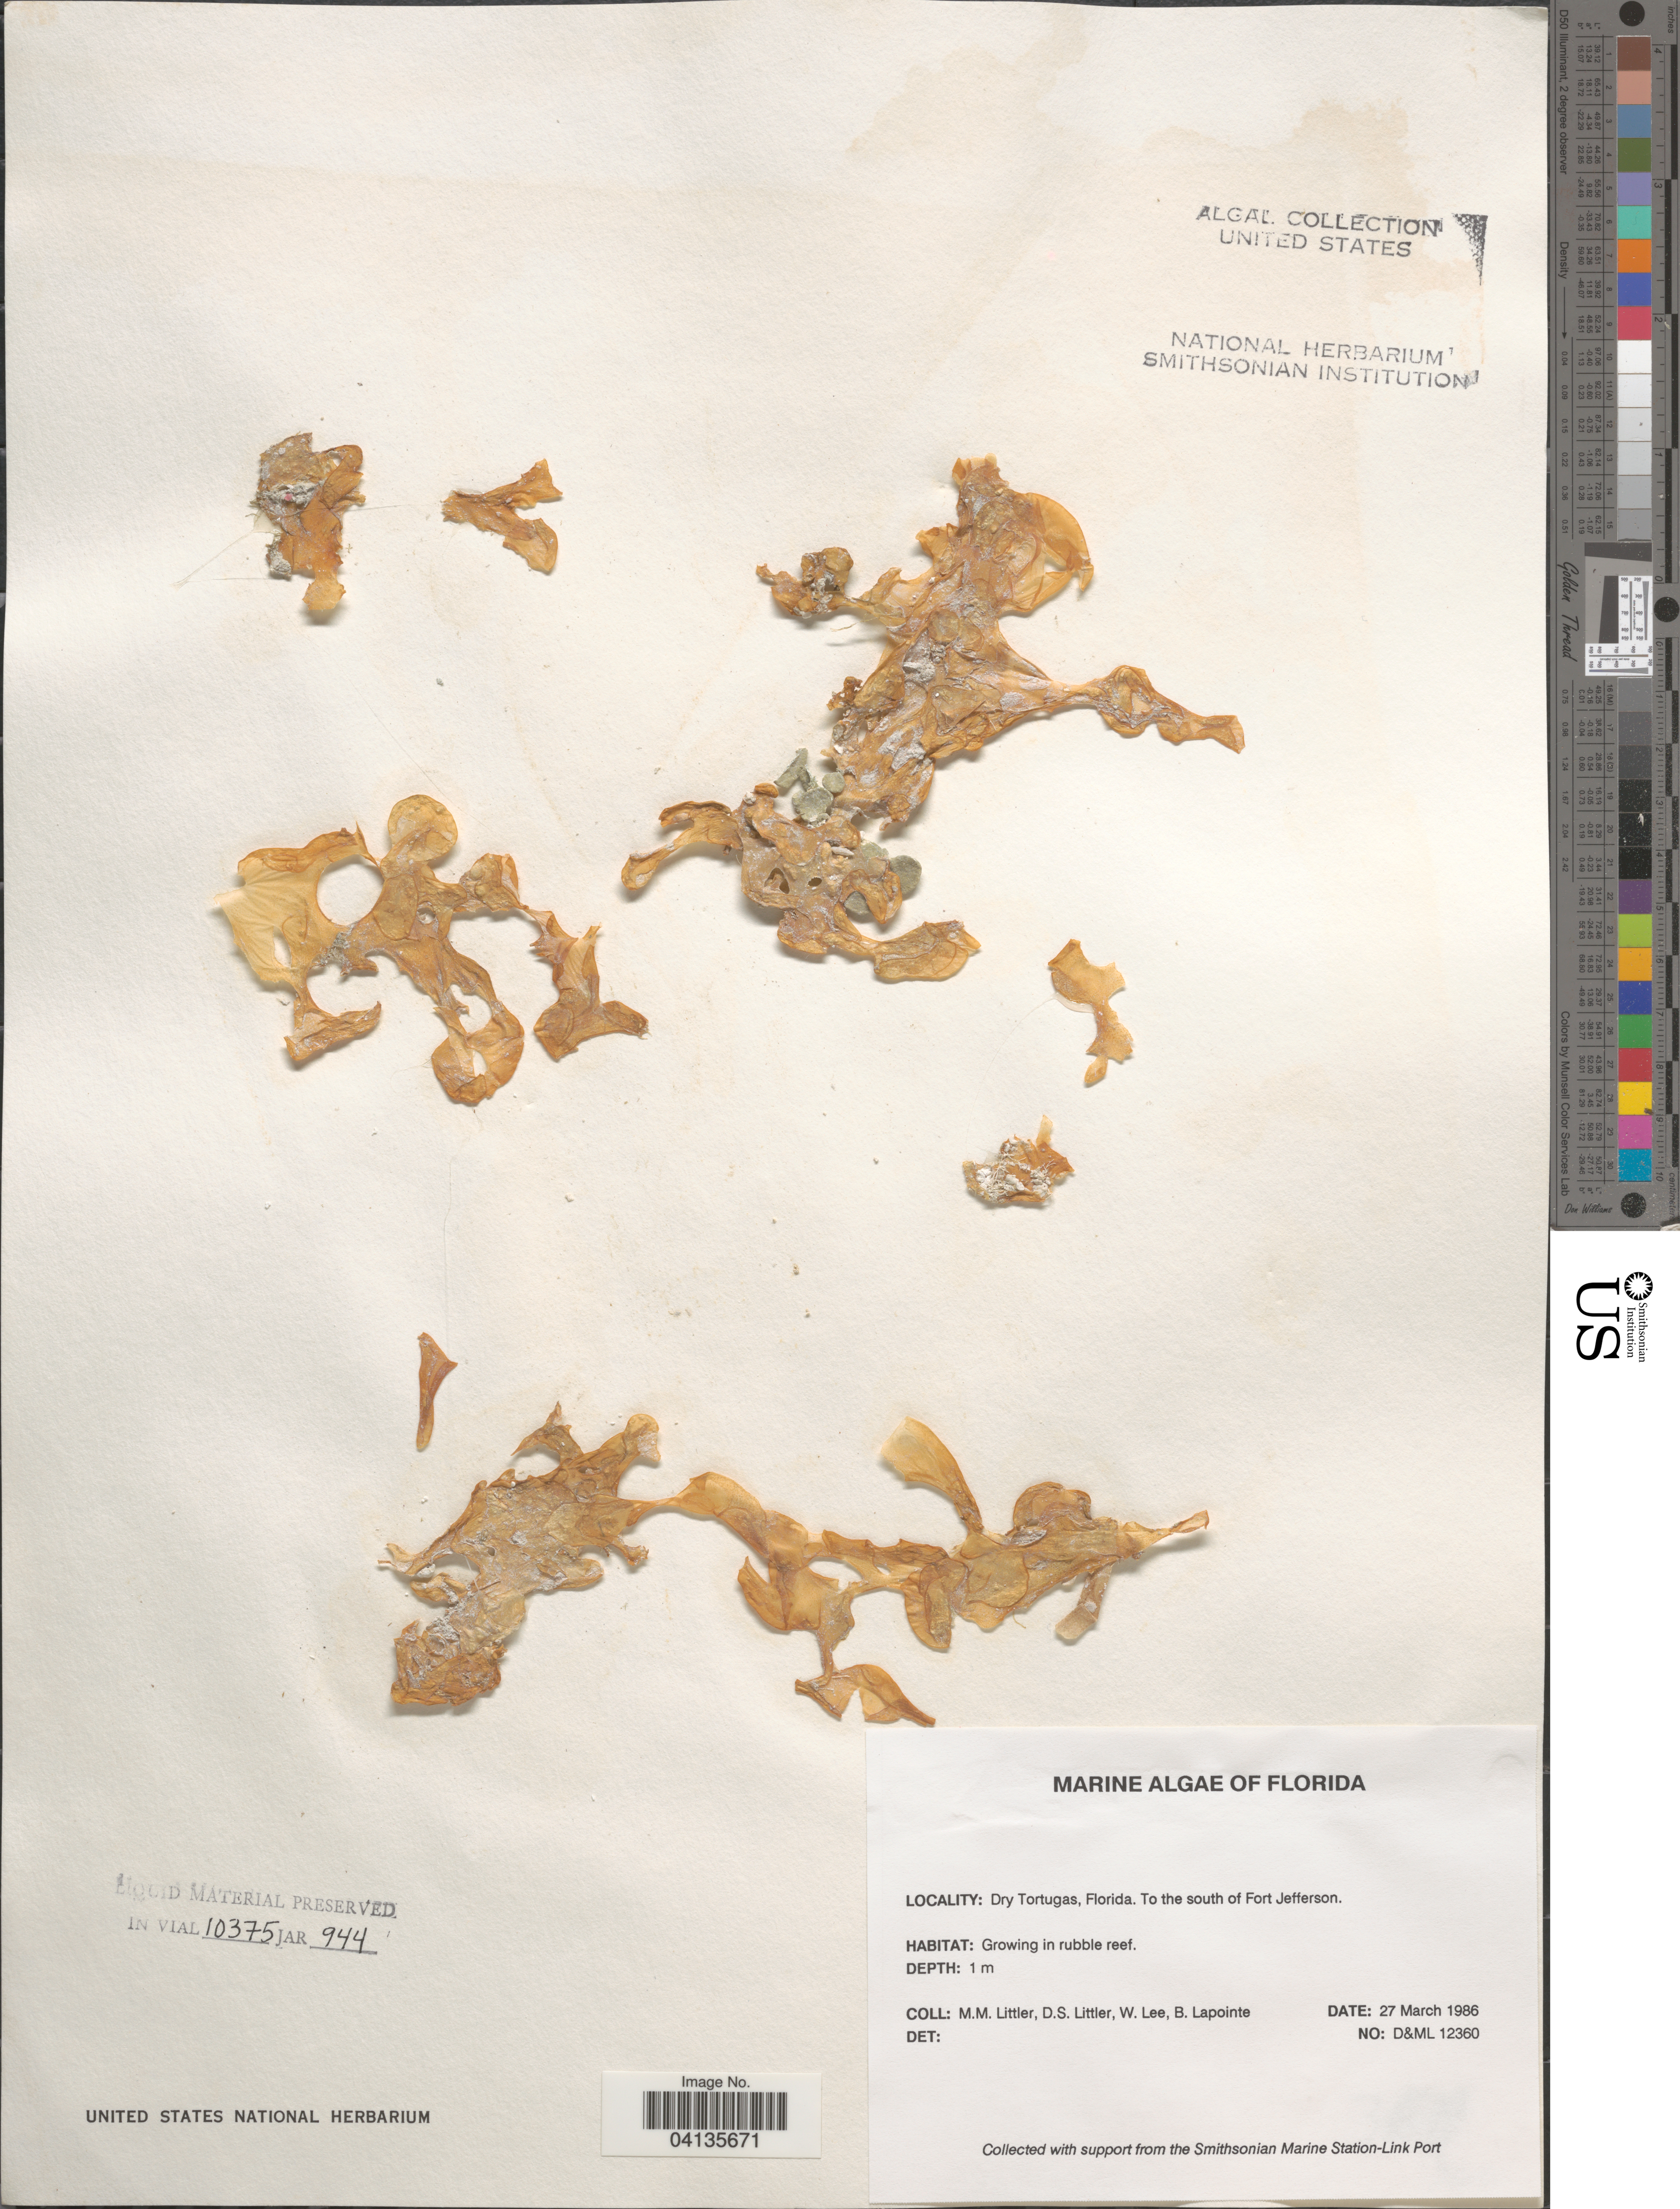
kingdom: Plantae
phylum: Rhodophyta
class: Florideophyceae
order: Corallinales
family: Corallinaceae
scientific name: Crustose Coralline Algae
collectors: D. S. Littler, W. Lee & B. Lapointe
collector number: D&ML12360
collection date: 1986-03-27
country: United States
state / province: Florida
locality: Dry Tortugas. To the south of Fort Jefferson.